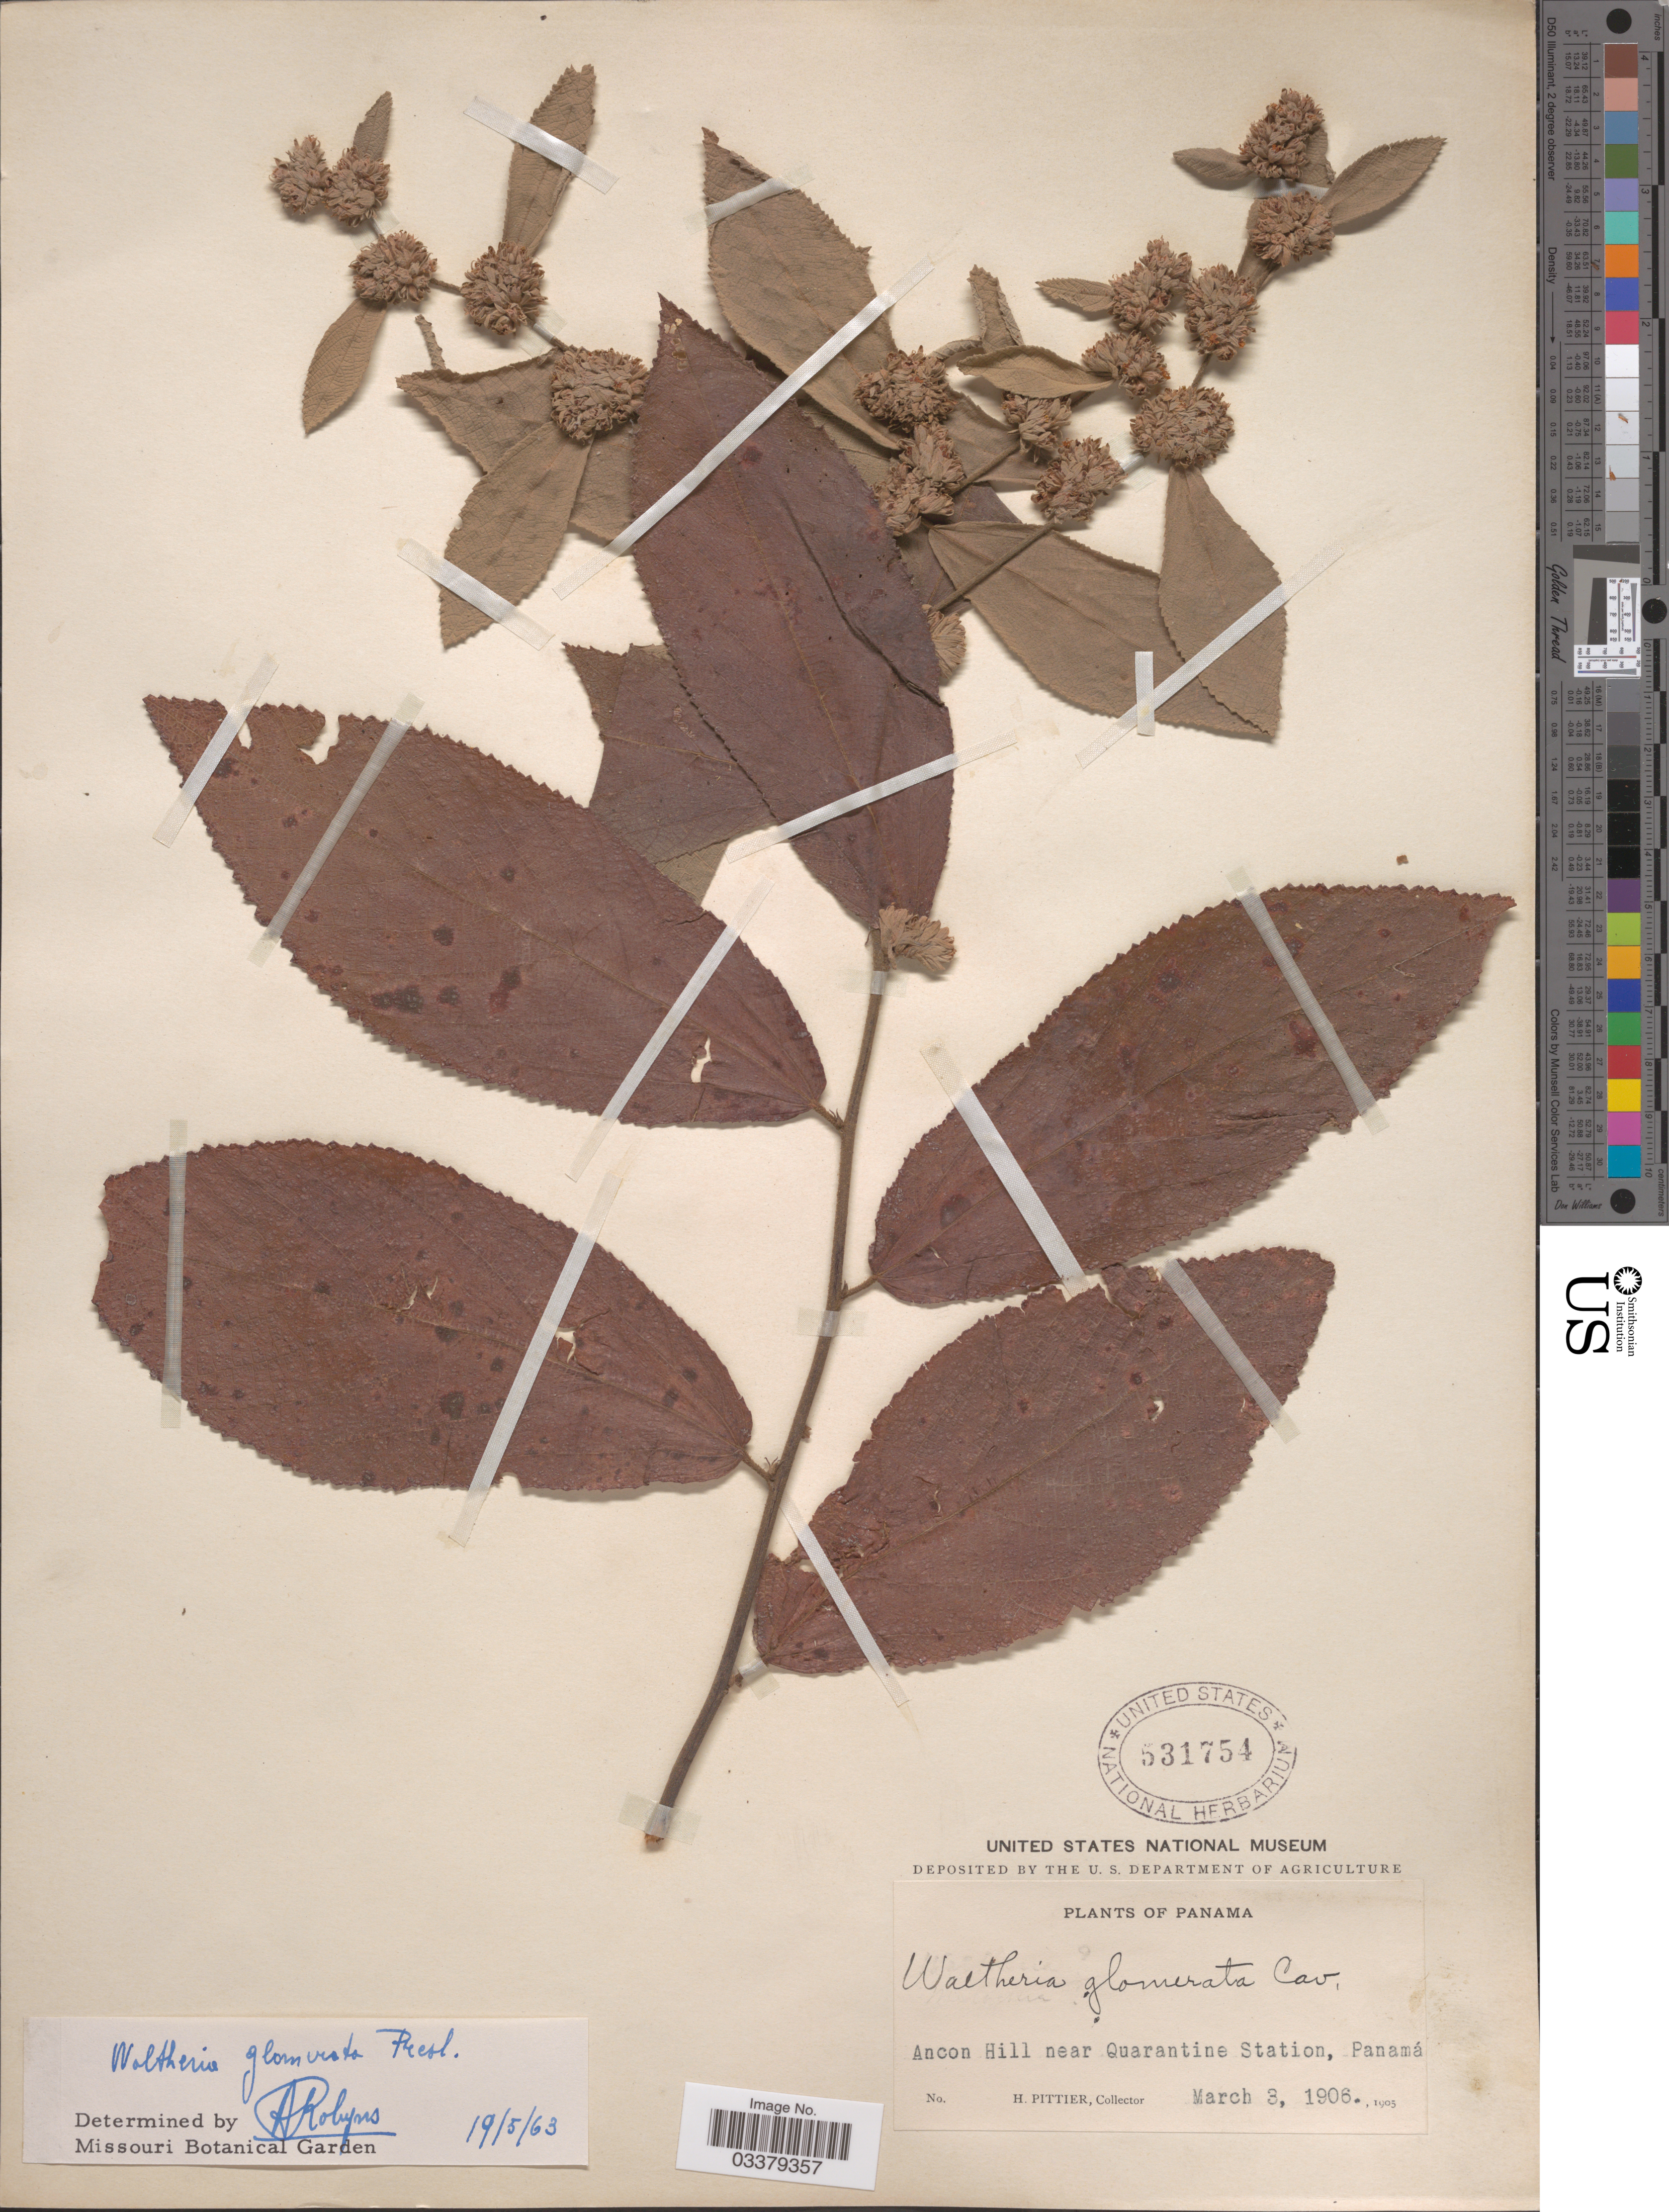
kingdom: Plantae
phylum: Tracheophyta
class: Magnoliopsida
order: Malvales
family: Malvaceae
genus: Waltheria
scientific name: Waltheria glomerata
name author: C. Presl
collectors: H. F. Pittier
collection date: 1906-03-03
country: Panama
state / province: Panamá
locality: Ancon Hill near Quarantine Station.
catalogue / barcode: US 531754